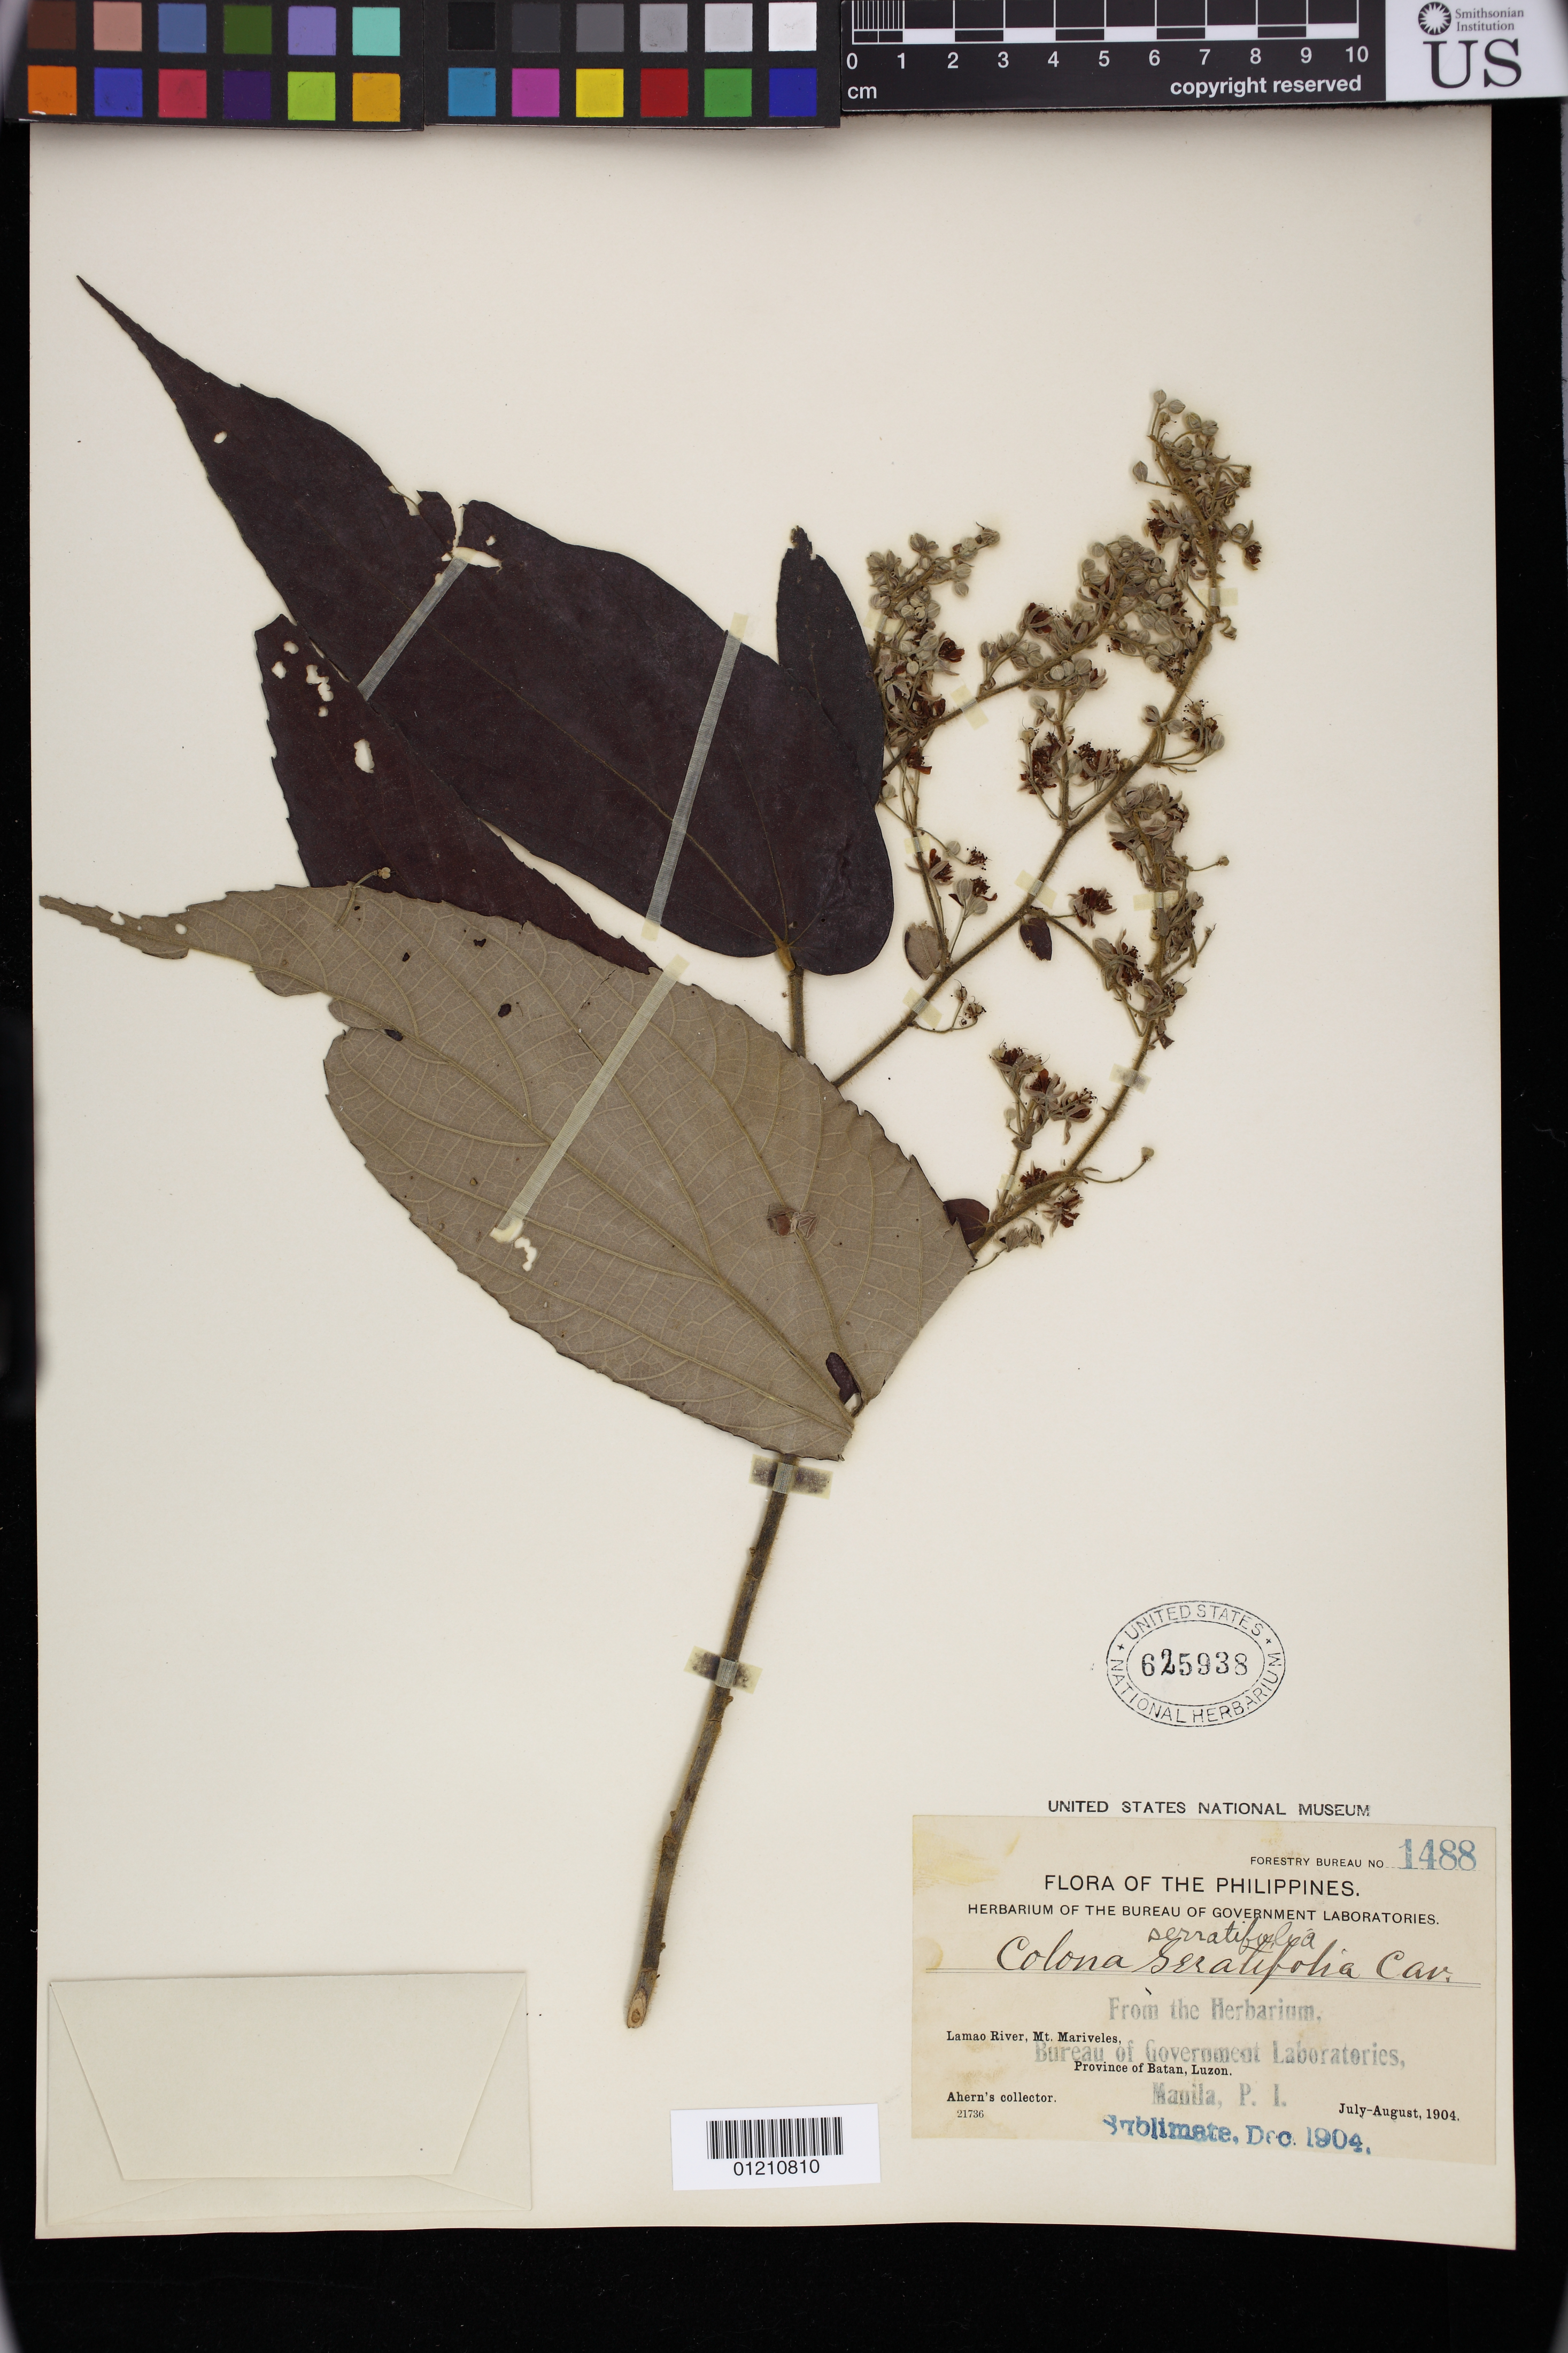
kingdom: Plantae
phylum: Tracheophyta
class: Magnoliopsida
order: Malvales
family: Malvaceae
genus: Colona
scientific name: Colona serratifolia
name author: Cav.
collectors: Ahern's collector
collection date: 1904-07/1904-08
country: Philippines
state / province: Central Luzon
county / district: Bataan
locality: Lamao River, Mt. Mariveles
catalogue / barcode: US 625938